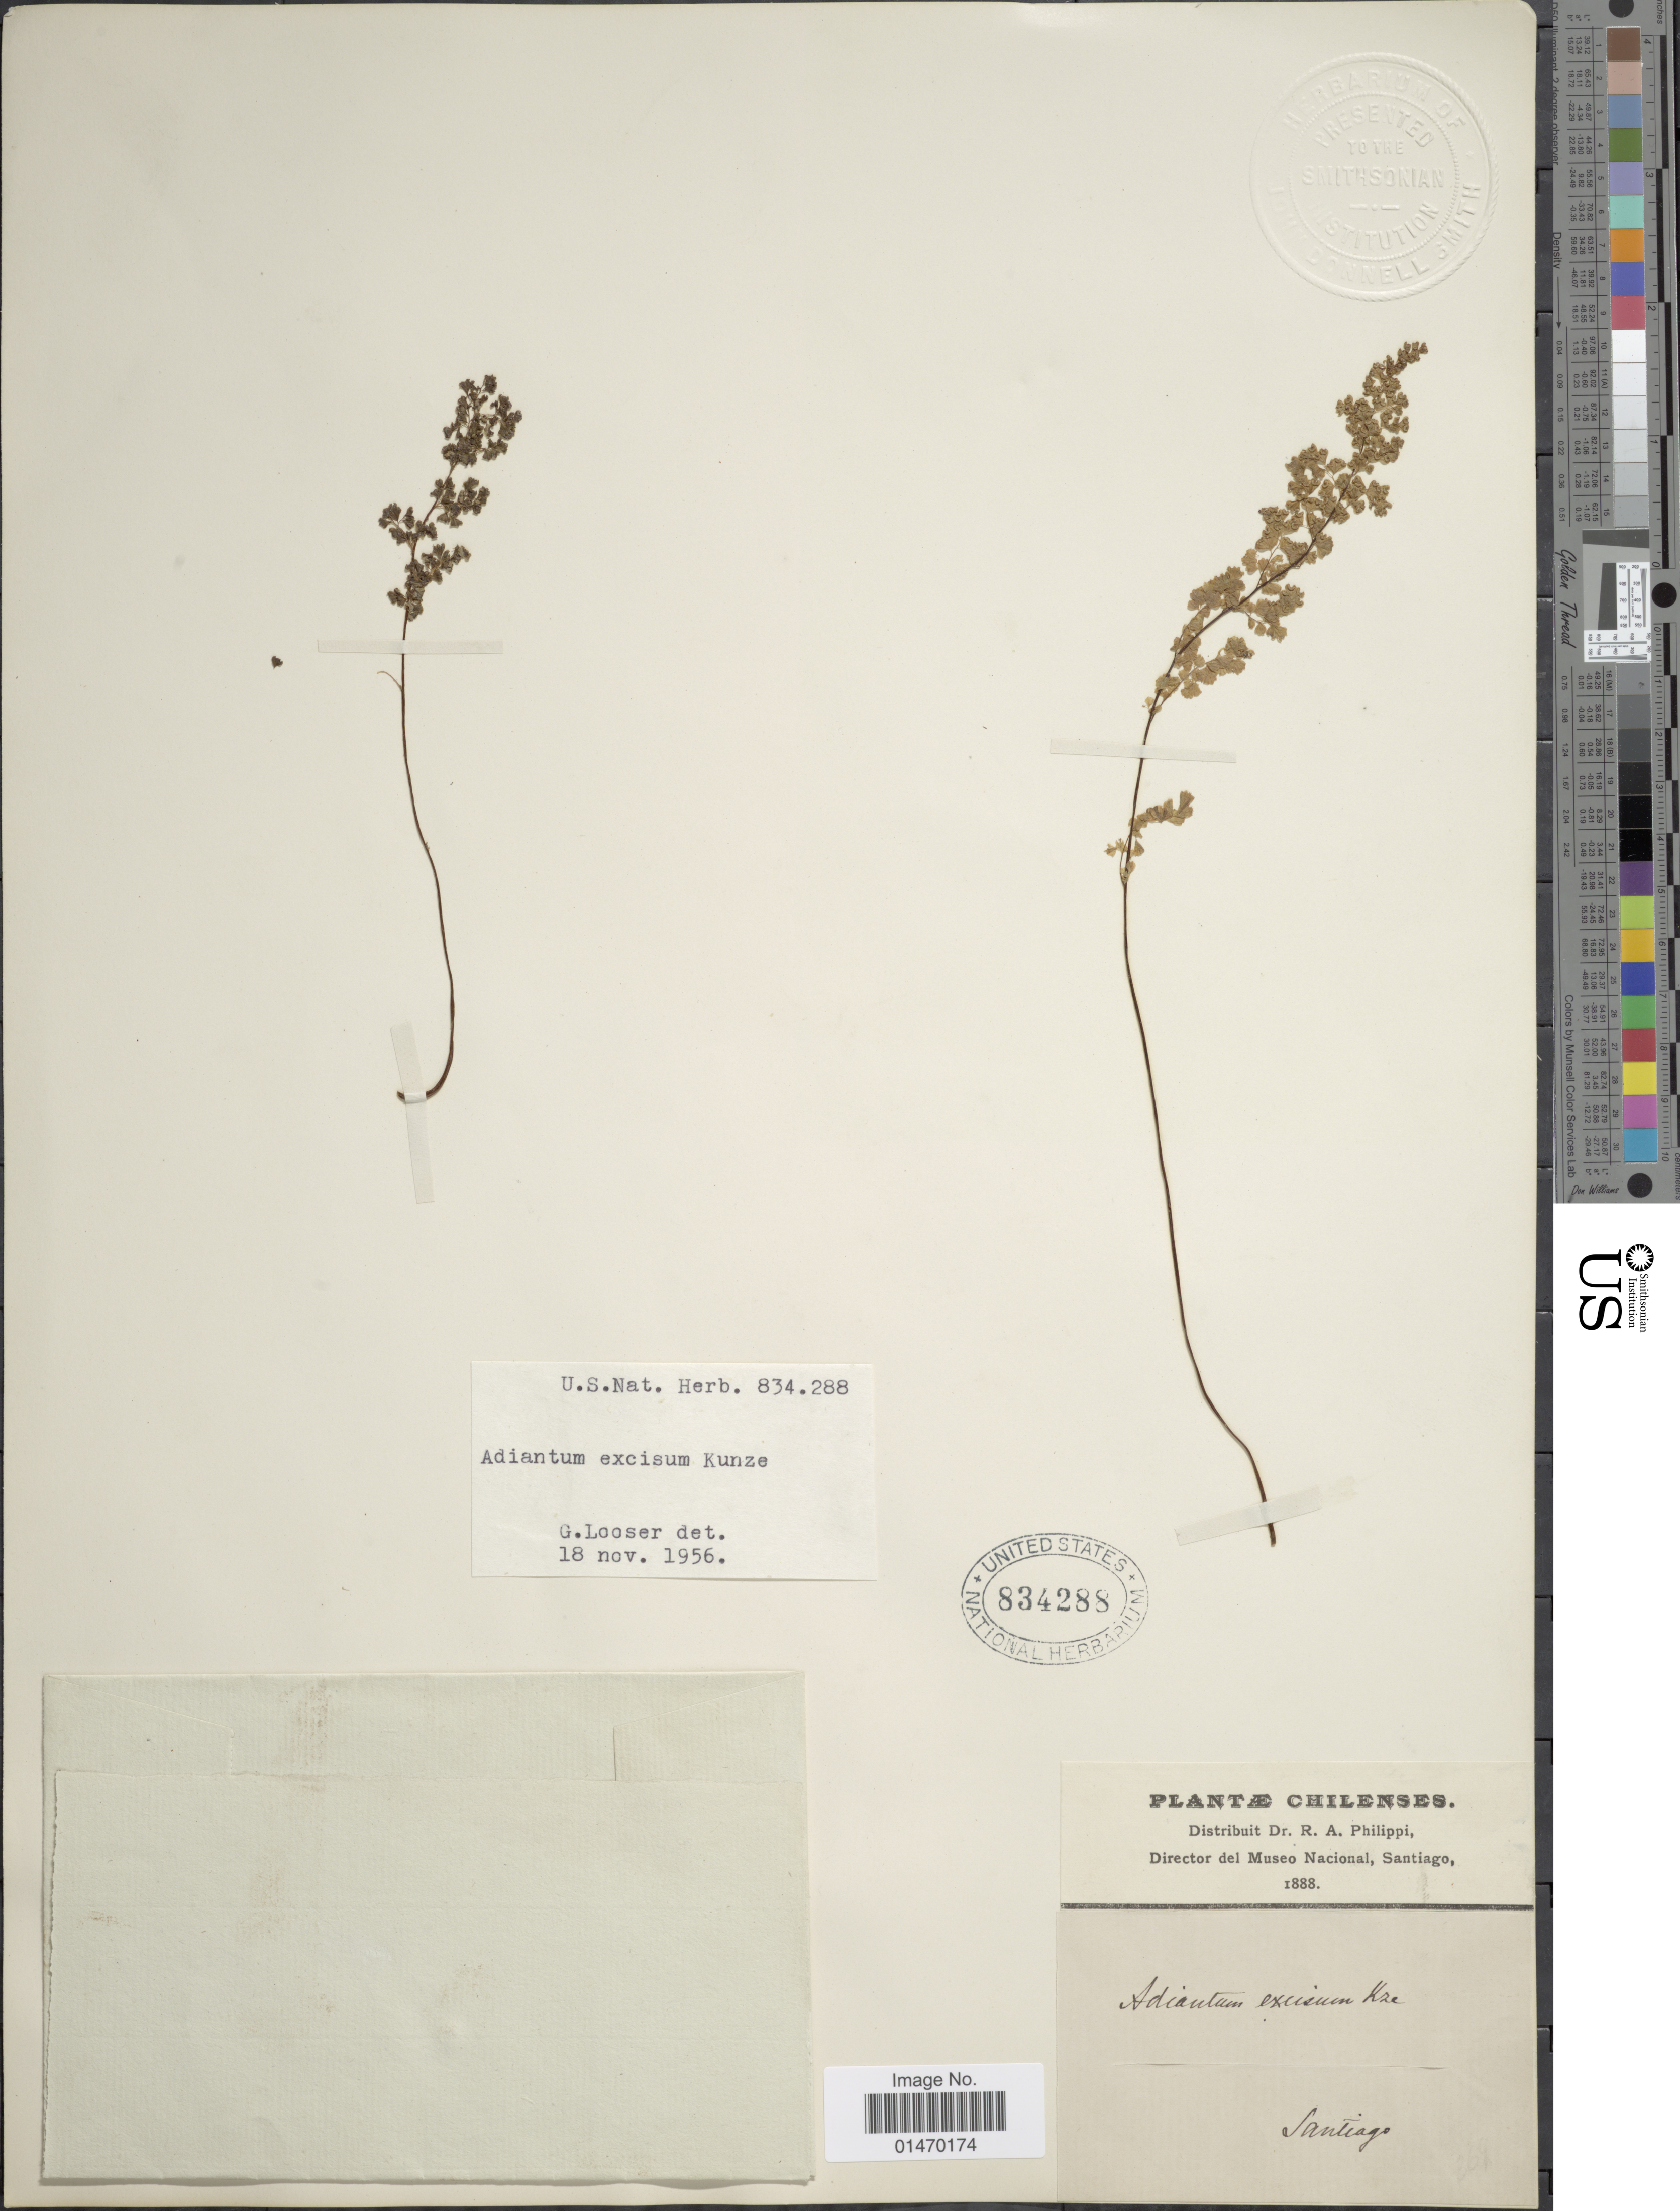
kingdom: Plantae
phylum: Tracheophyta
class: Polypodiopsida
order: Polypodiales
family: Pteridaceae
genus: Adiantum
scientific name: Adiantum excisum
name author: Kunze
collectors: R. A. Philippi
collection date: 1888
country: Chile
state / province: Región Metropolitana (RM)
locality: Santiago.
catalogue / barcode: US 834288